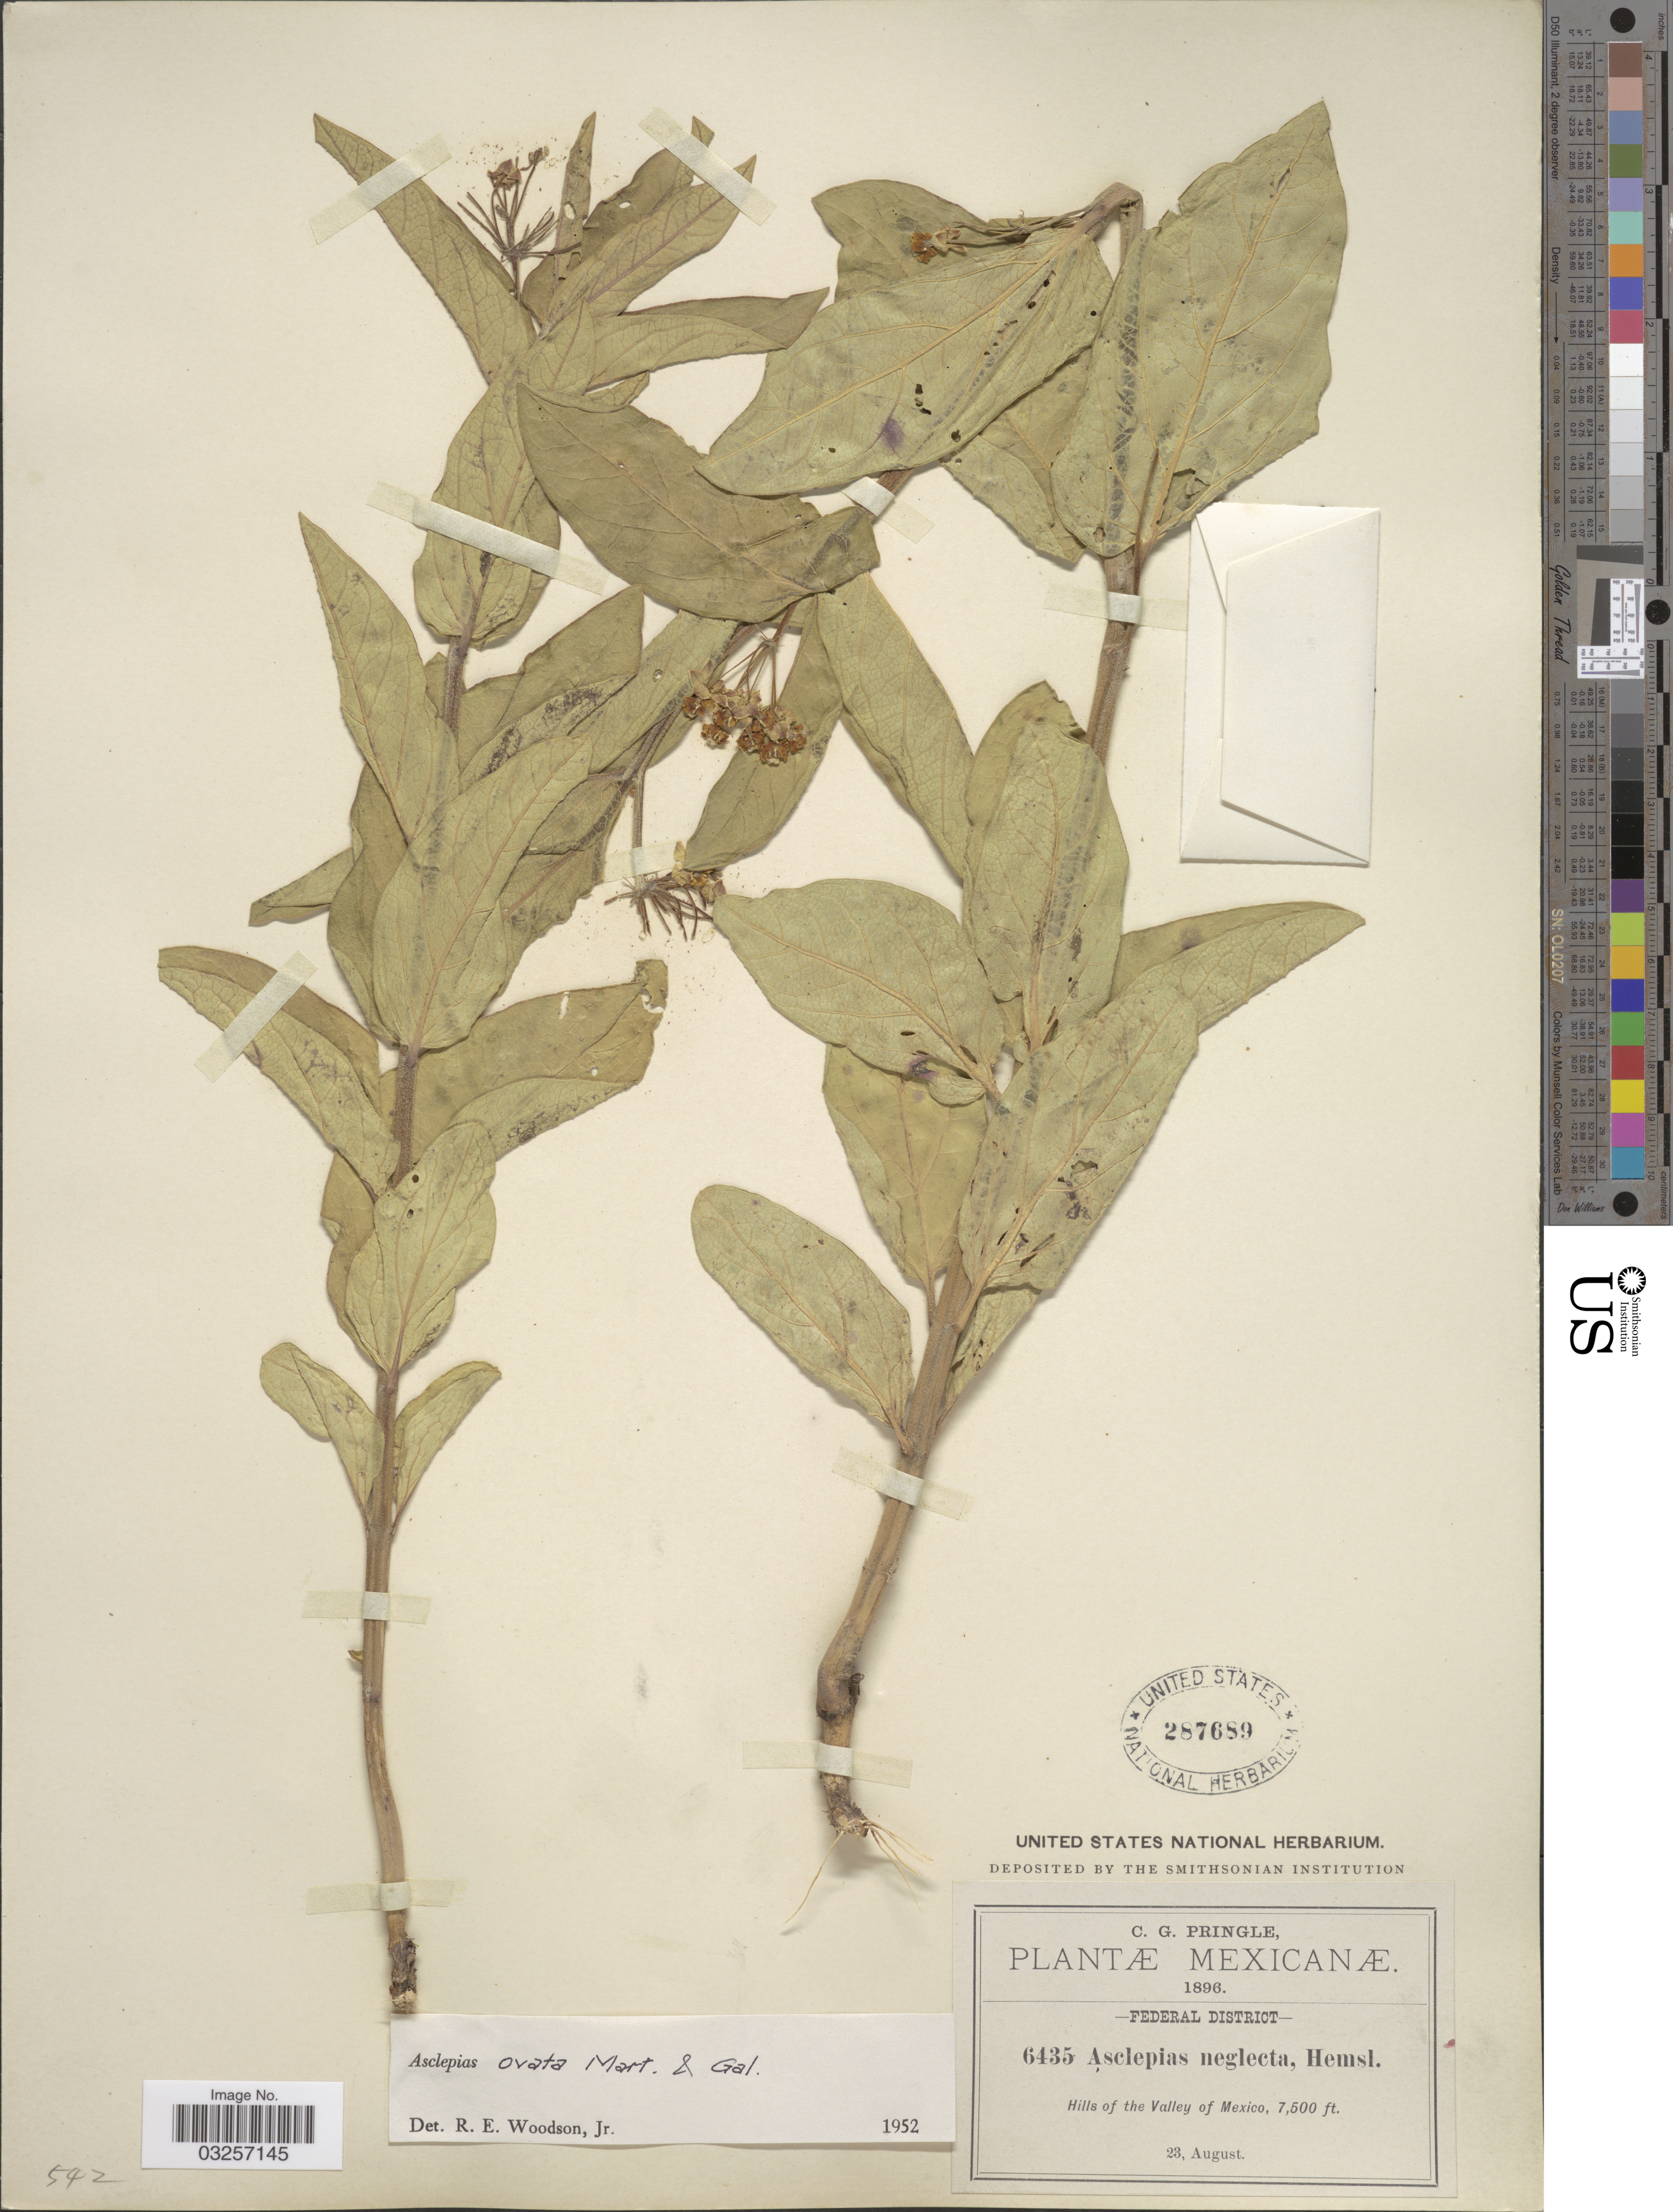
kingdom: Plantae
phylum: Tracheophyta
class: Magnoliopsida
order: Gentianales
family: Apocynaceae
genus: Asclepias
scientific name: Asclepias ovata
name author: M. Martens & Galeotti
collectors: C. G. Pringle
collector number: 6435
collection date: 1896-08-23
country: Mexico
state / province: Distrito Federal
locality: Federal District. Hills of the Valley of Mexico.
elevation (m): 2286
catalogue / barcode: US 287689